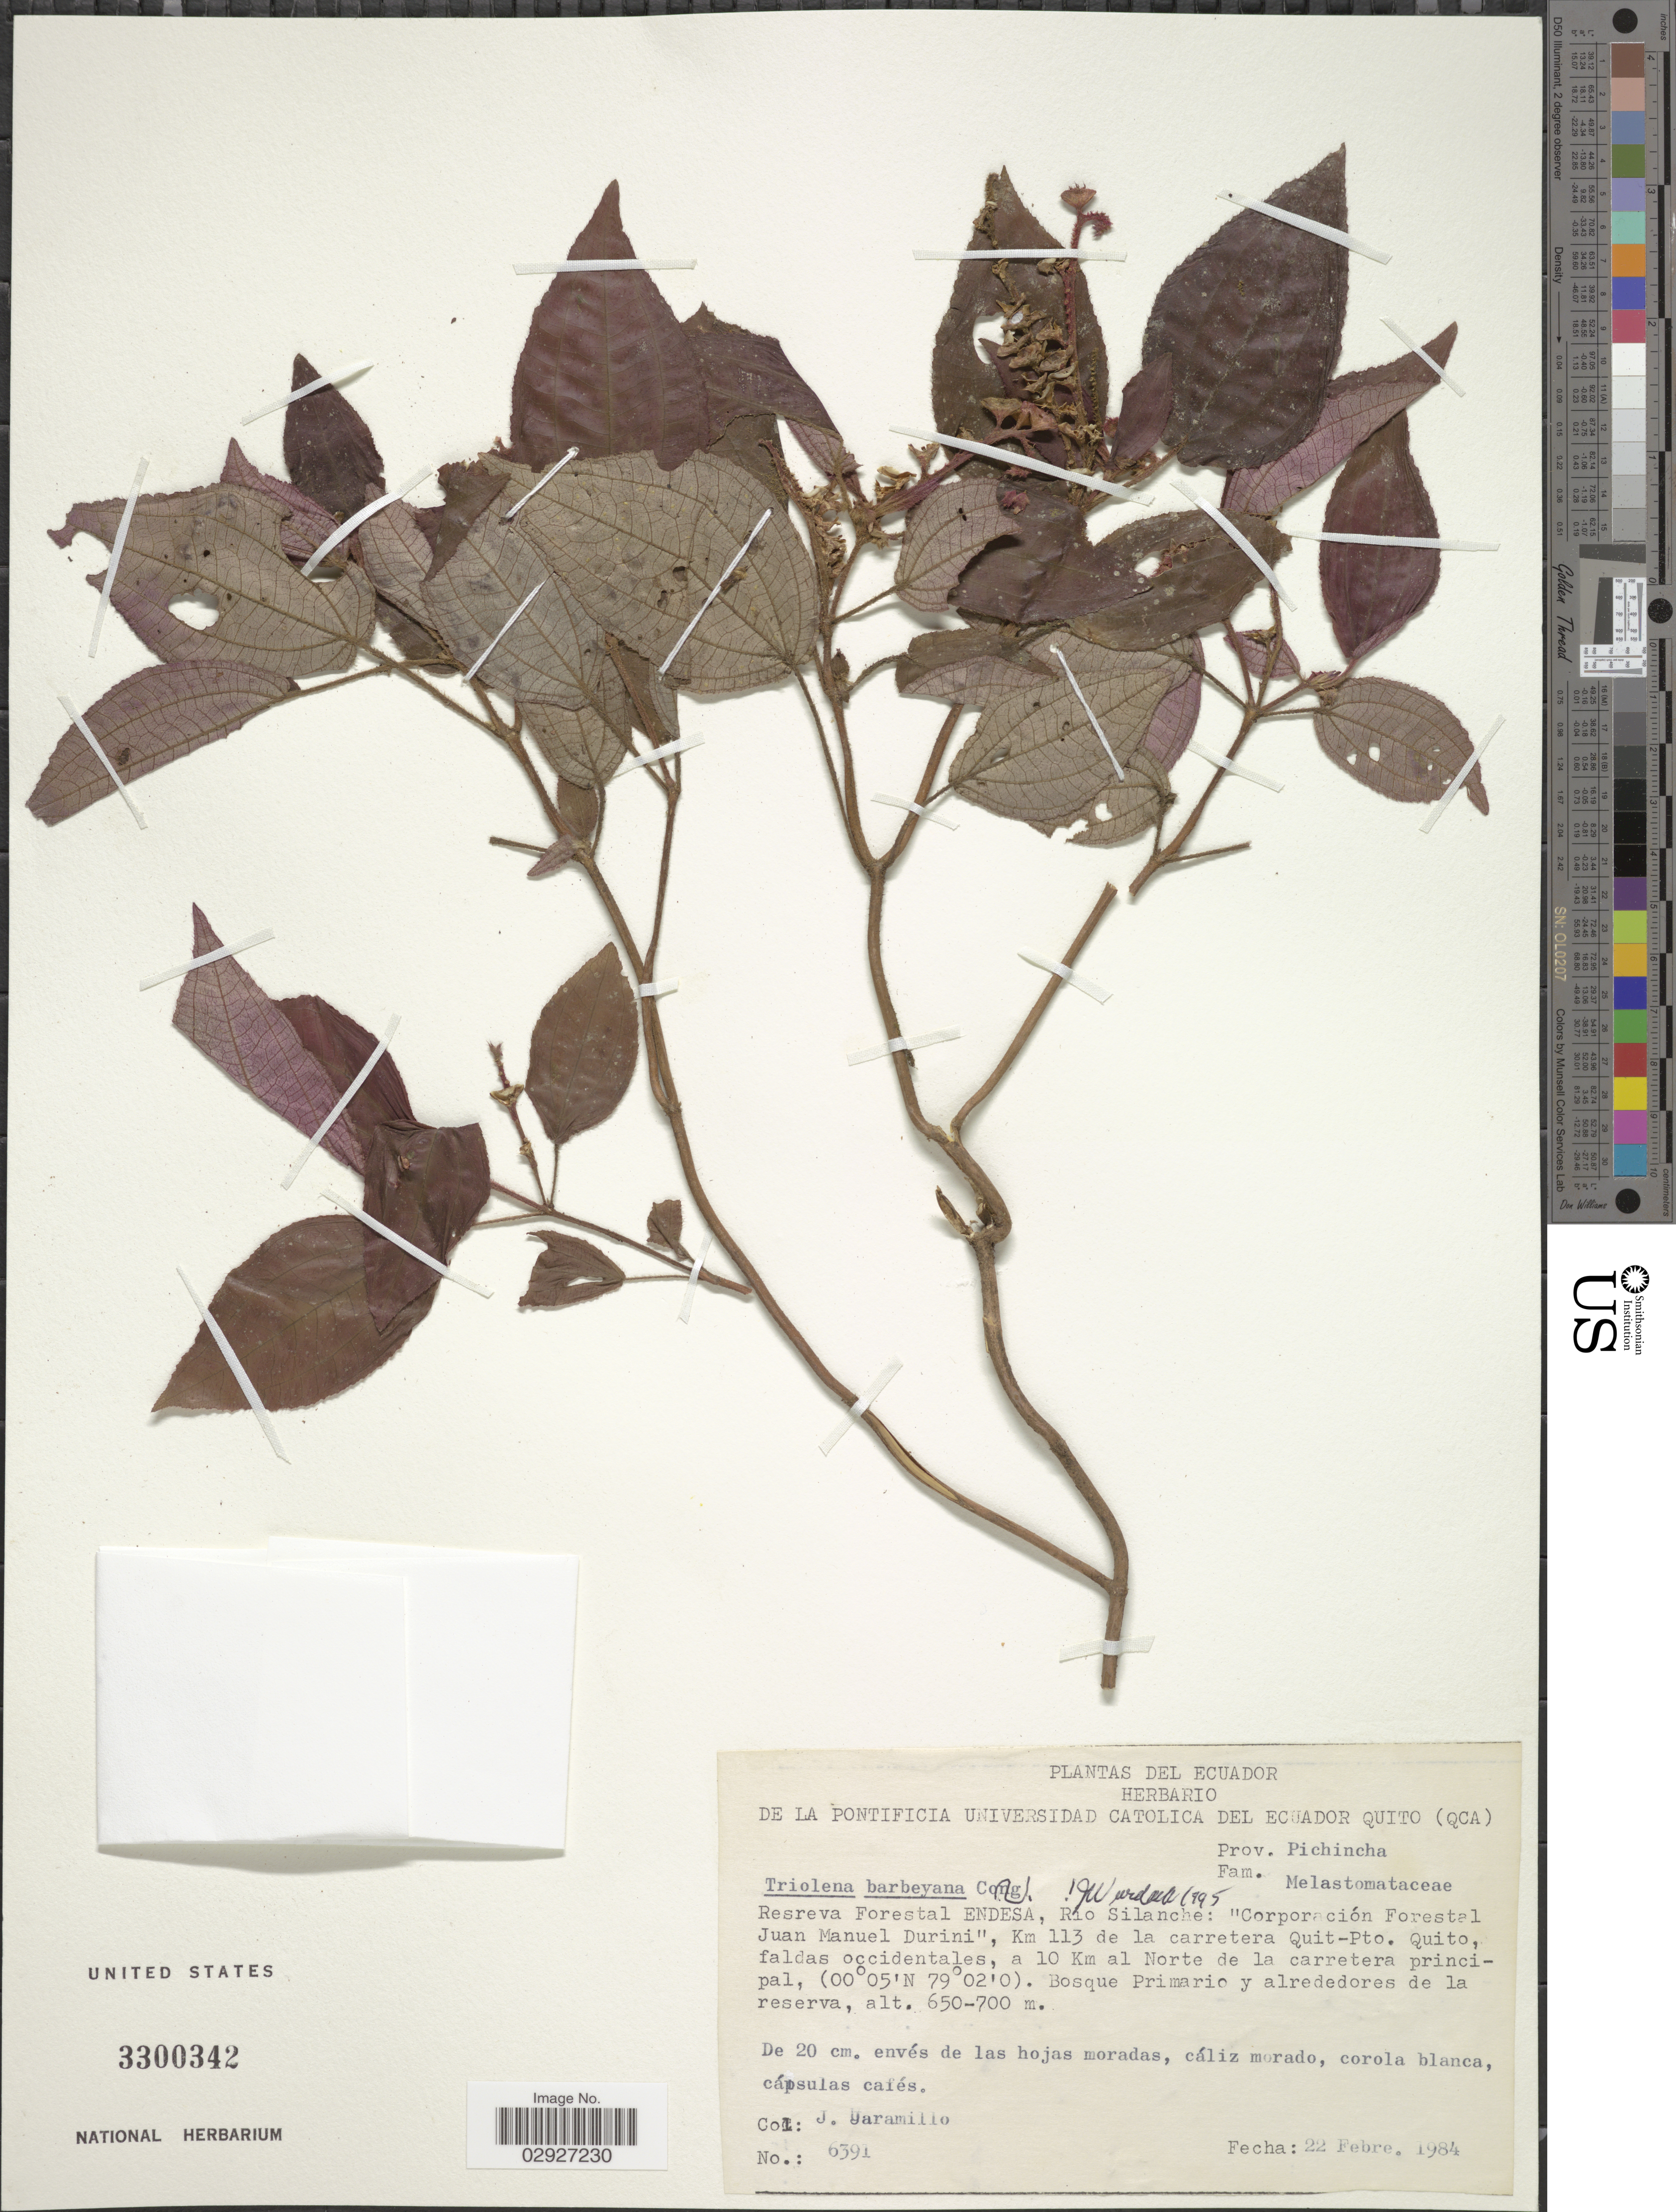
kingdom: Plantae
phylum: Tracheophyta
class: Magnoliopsida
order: Myrtales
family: Melastomataceae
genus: Triolena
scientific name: Triolena barbeyana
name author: Cogn.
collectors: J. Jaramillo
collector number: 6391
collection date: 1984-02-22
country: Ecuador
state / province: Pichincha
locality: Resreva Forestal Endesa, Rio Silanche, Corporación Forestal Juan Manuel Durini, Km 113 de la carretera Quit-Pto., Quito, faldas occidentales, a 10 Km al Norte de la carretera principal.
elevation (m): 650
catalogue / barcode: US 3300342